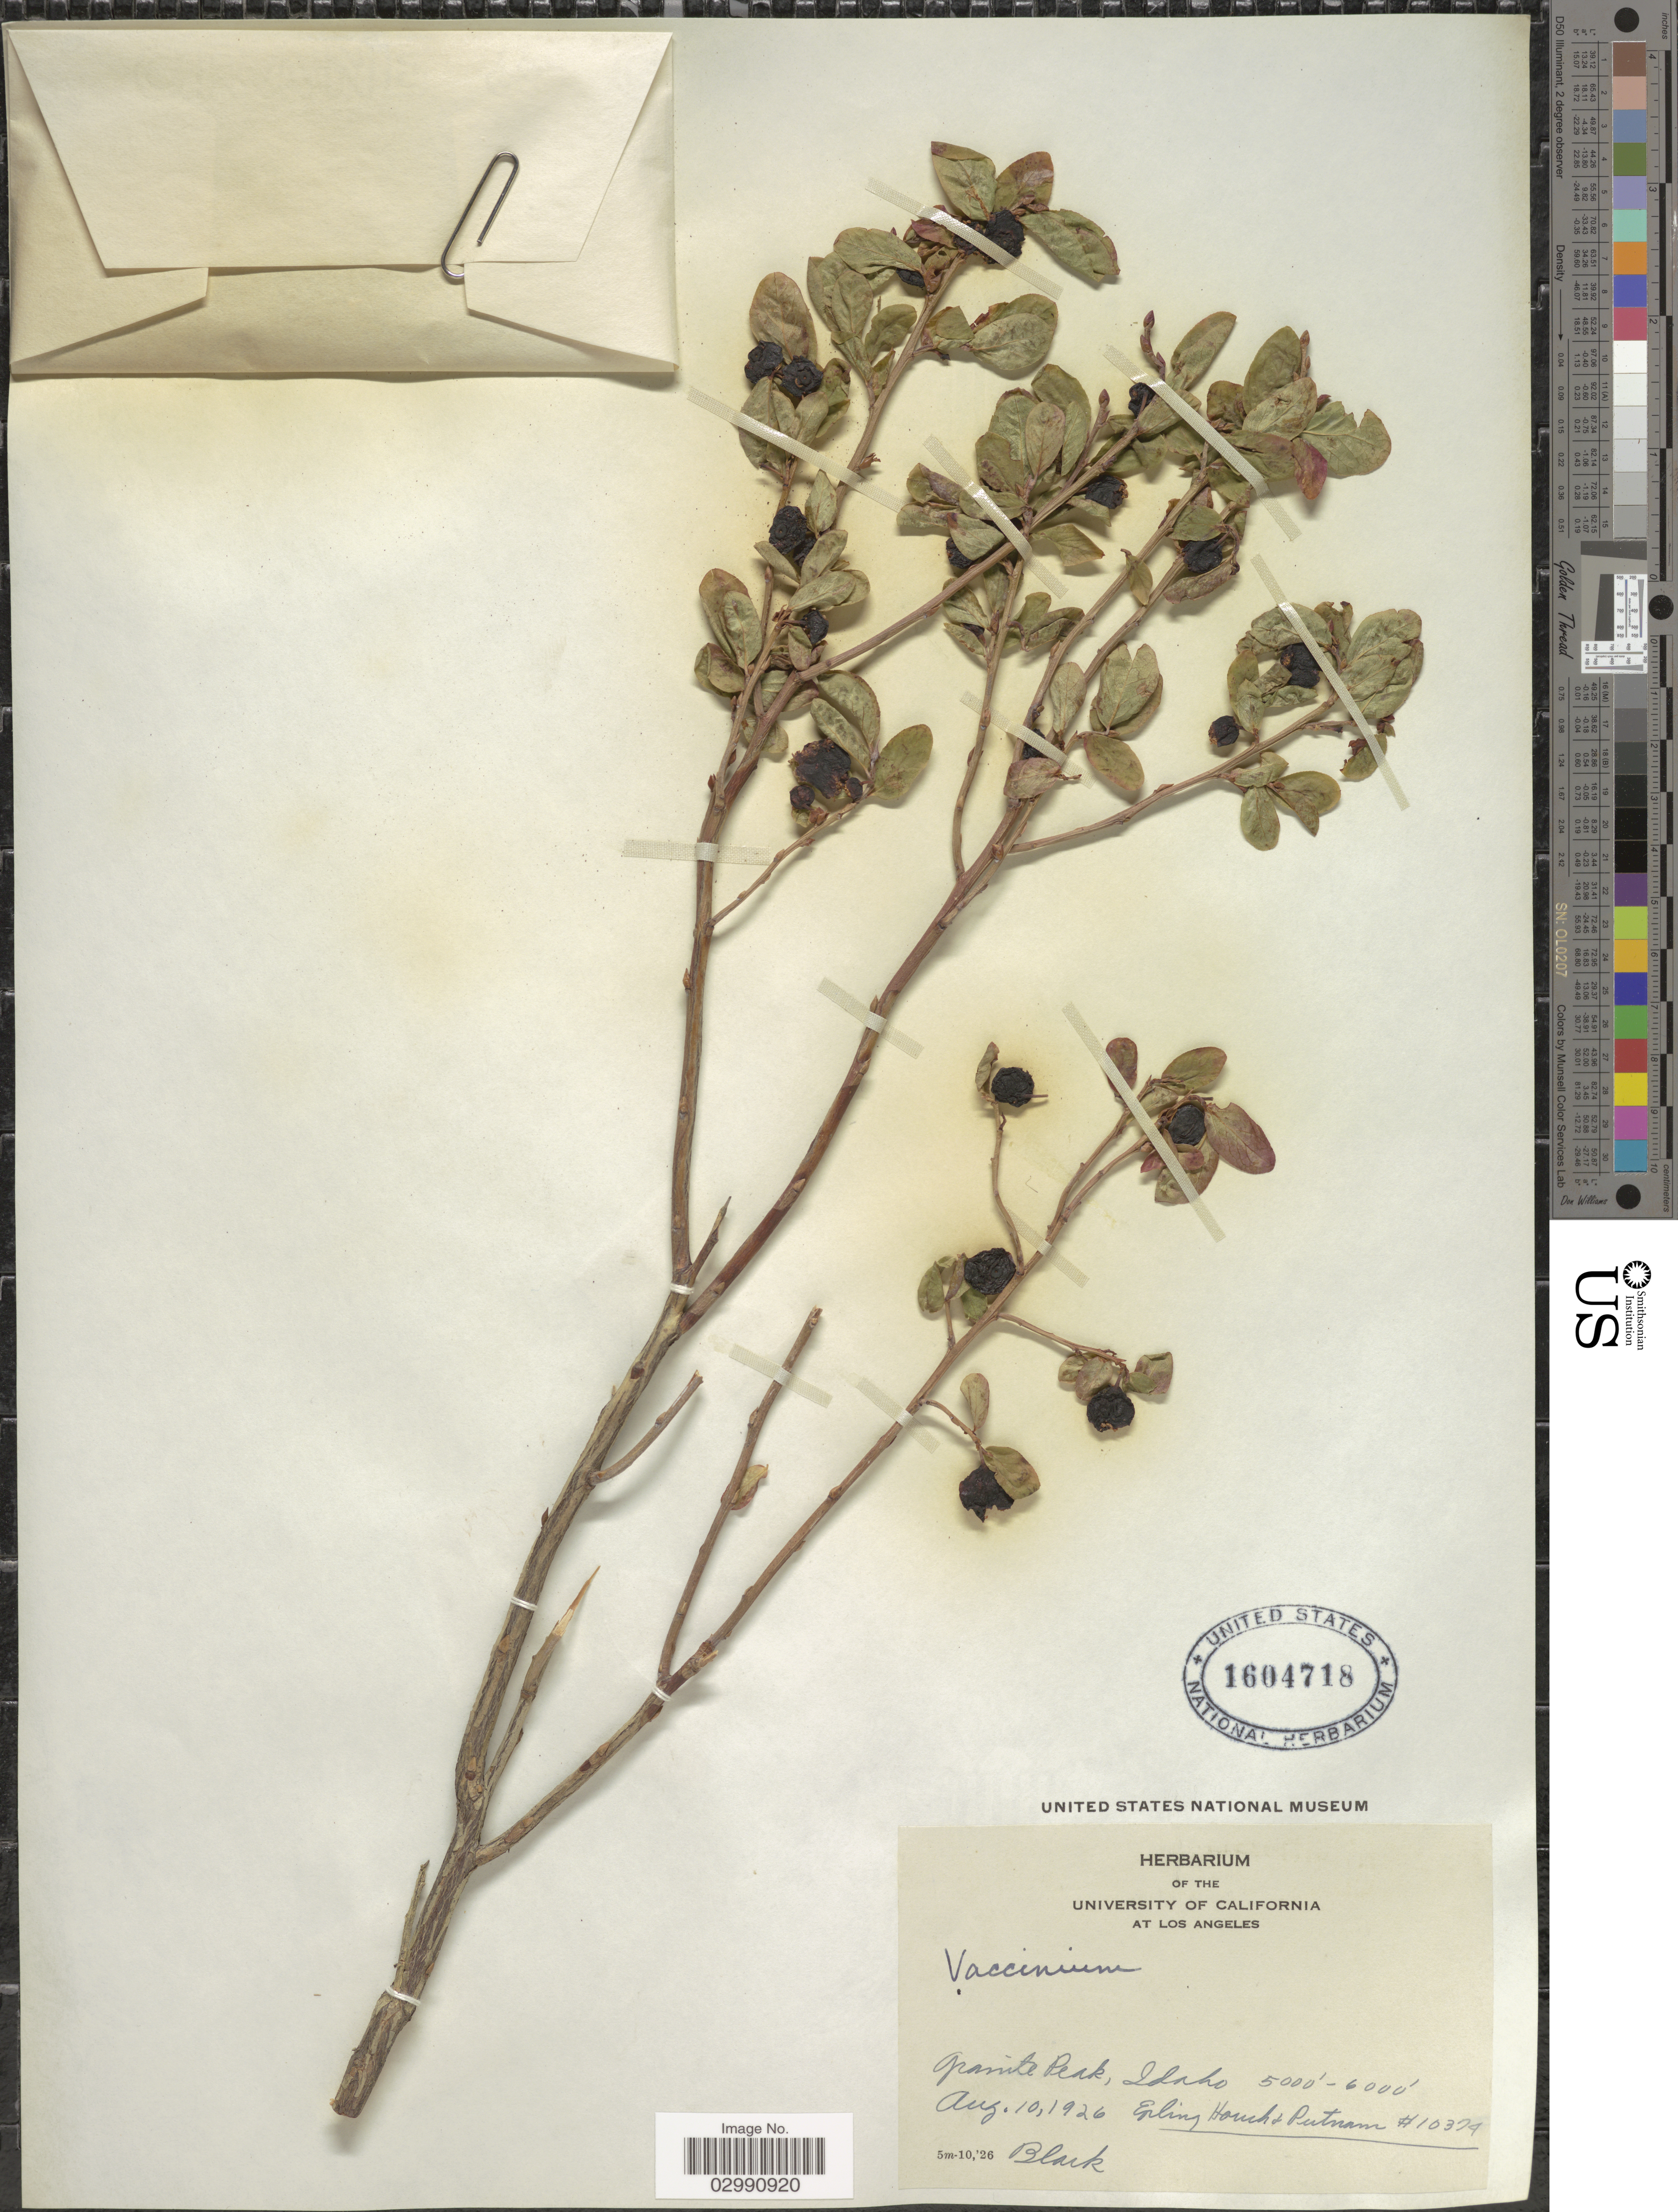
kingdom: Plantae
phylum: Tracheophyta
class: Magnoliopsida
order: Ericales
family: Ericaceae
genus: Vaccinium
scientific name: Vaccinium sp.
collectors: -- Epling, Houch & Putnam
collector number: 10374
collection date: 1926-08-10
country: United States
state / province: Idaho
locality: Granite Peak.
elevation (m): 1524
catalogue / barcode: US 1604718